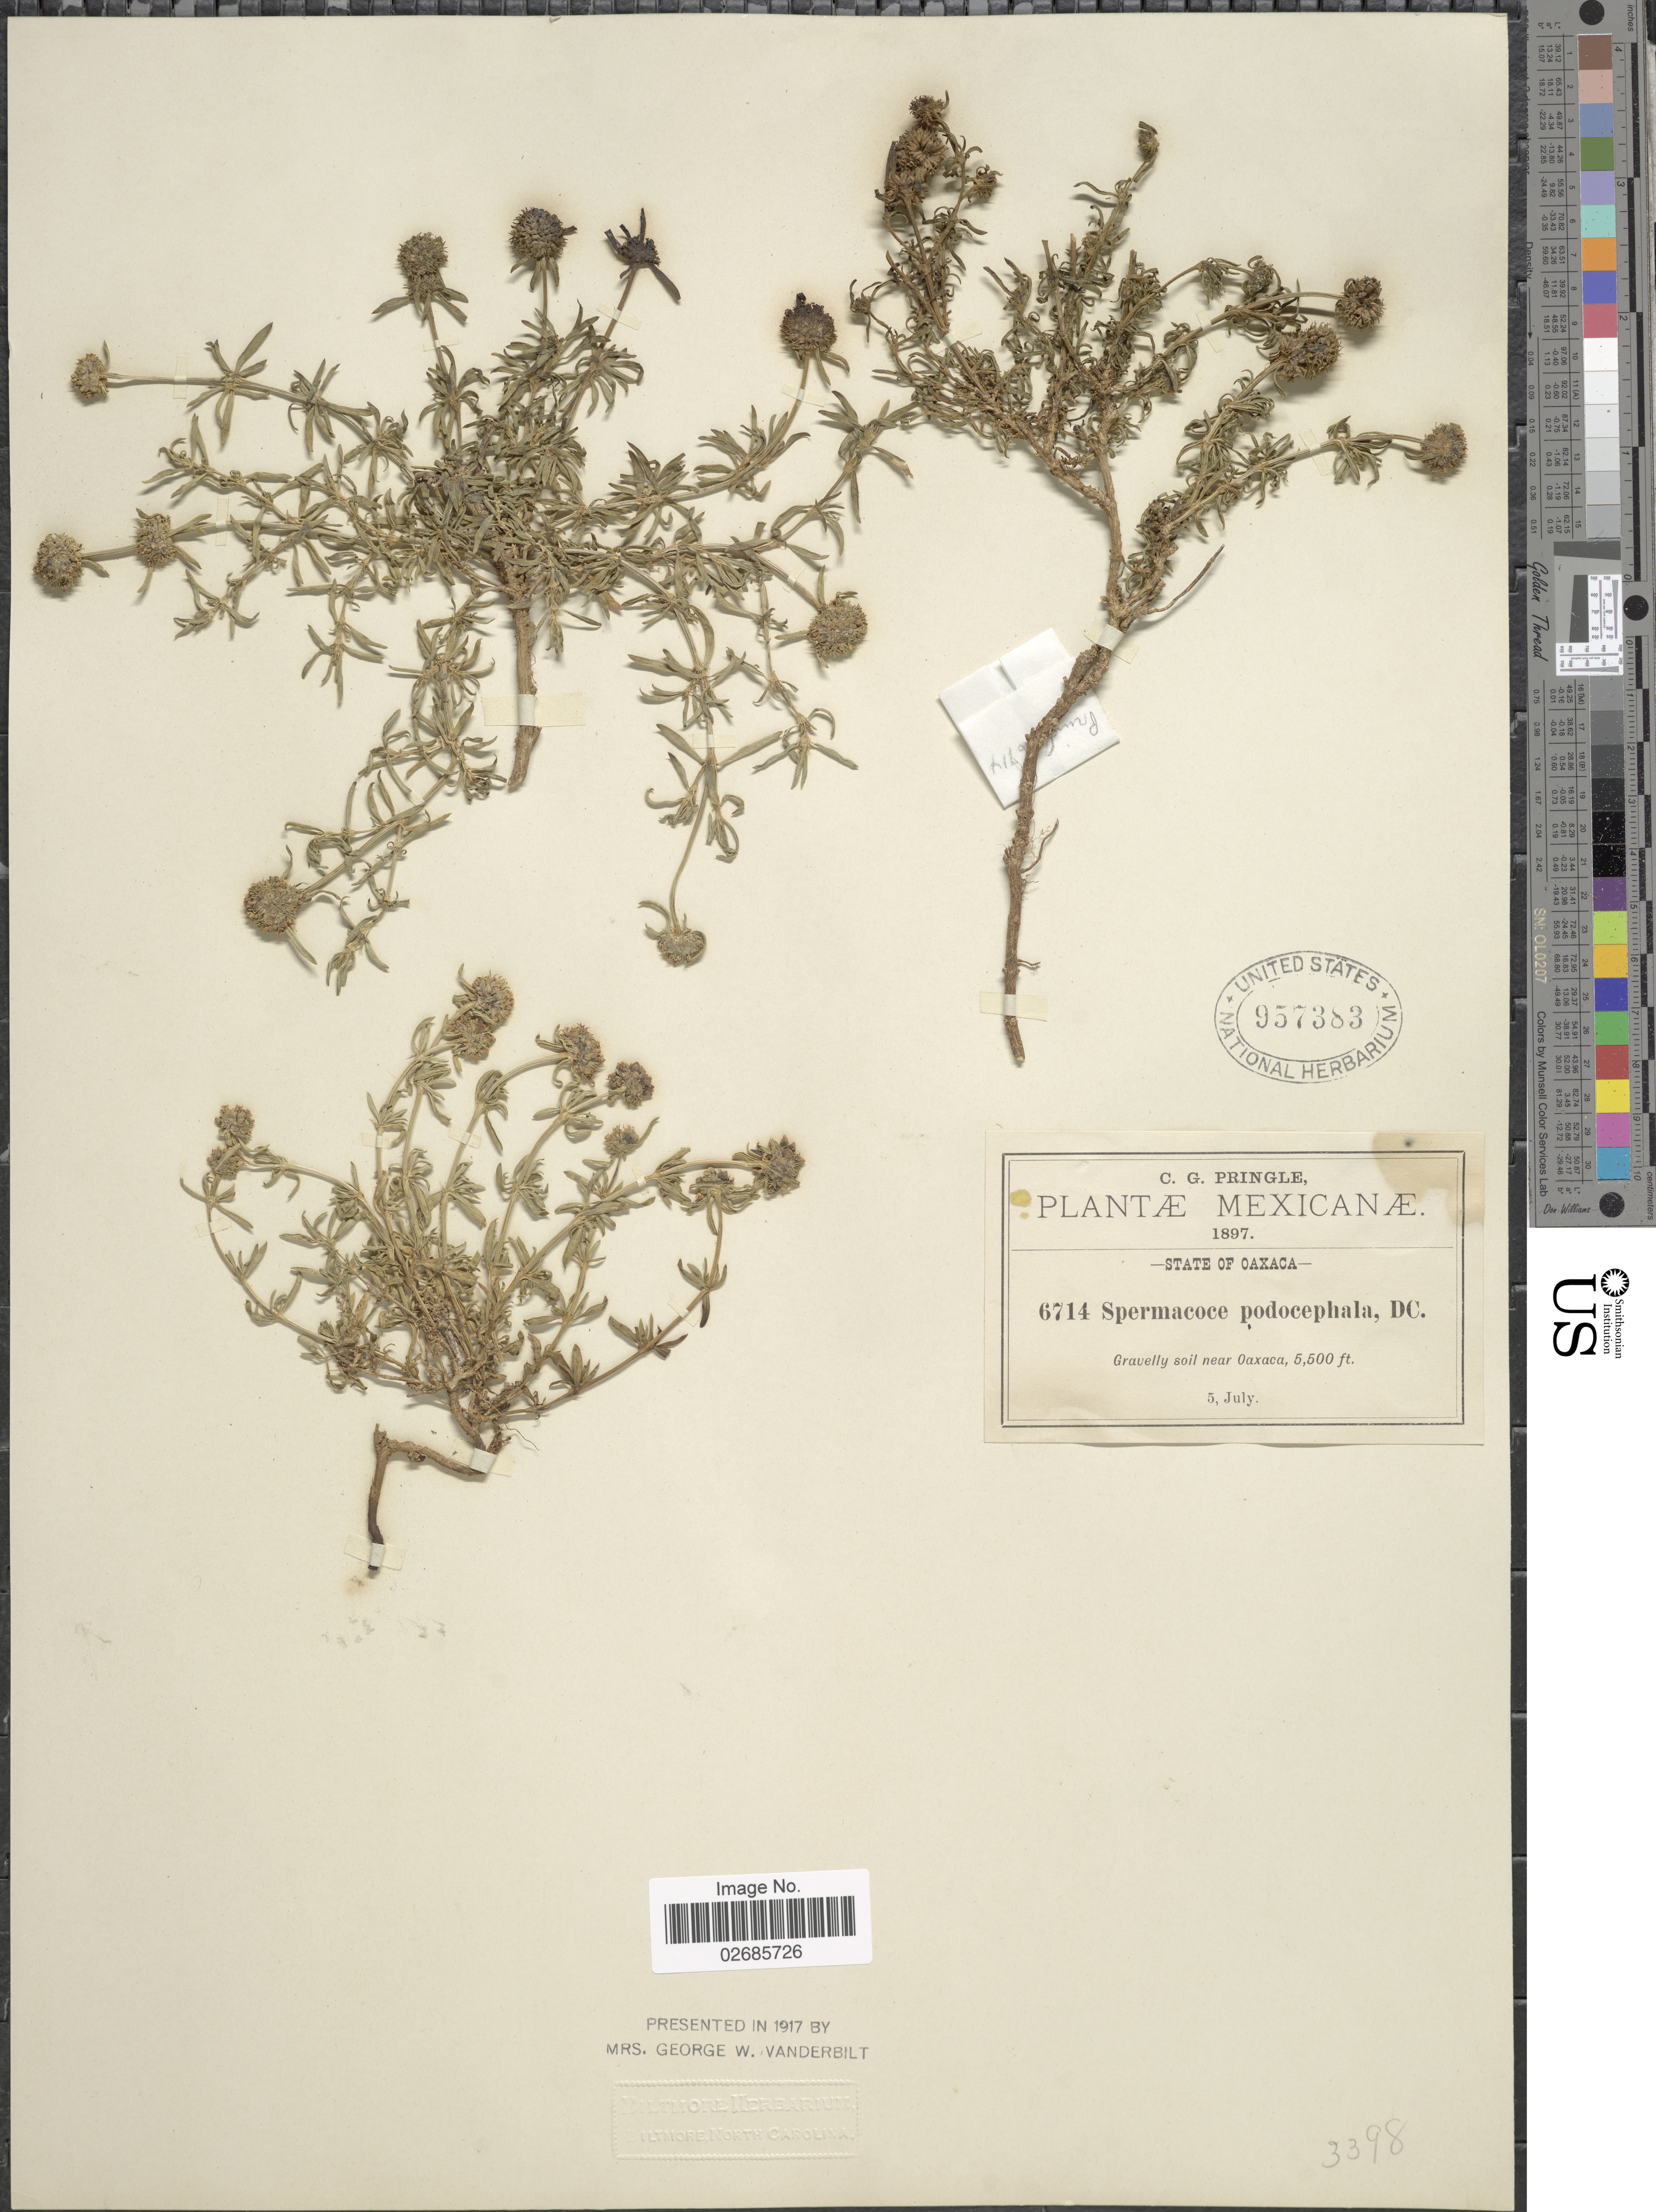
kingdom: Plantae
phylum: Tracheophyta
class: Magnoliopsida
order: Gentianales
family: Rubiaceae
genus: Borreria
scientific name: Borreria verticillata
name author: (L.) G. Mey.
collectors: C. G. Pringle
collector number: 6714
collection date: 1897-07-05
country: Mexico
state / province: Oaxaca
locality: Gravelly soil near Oaxaca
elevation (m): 1676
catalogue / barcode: US 957383